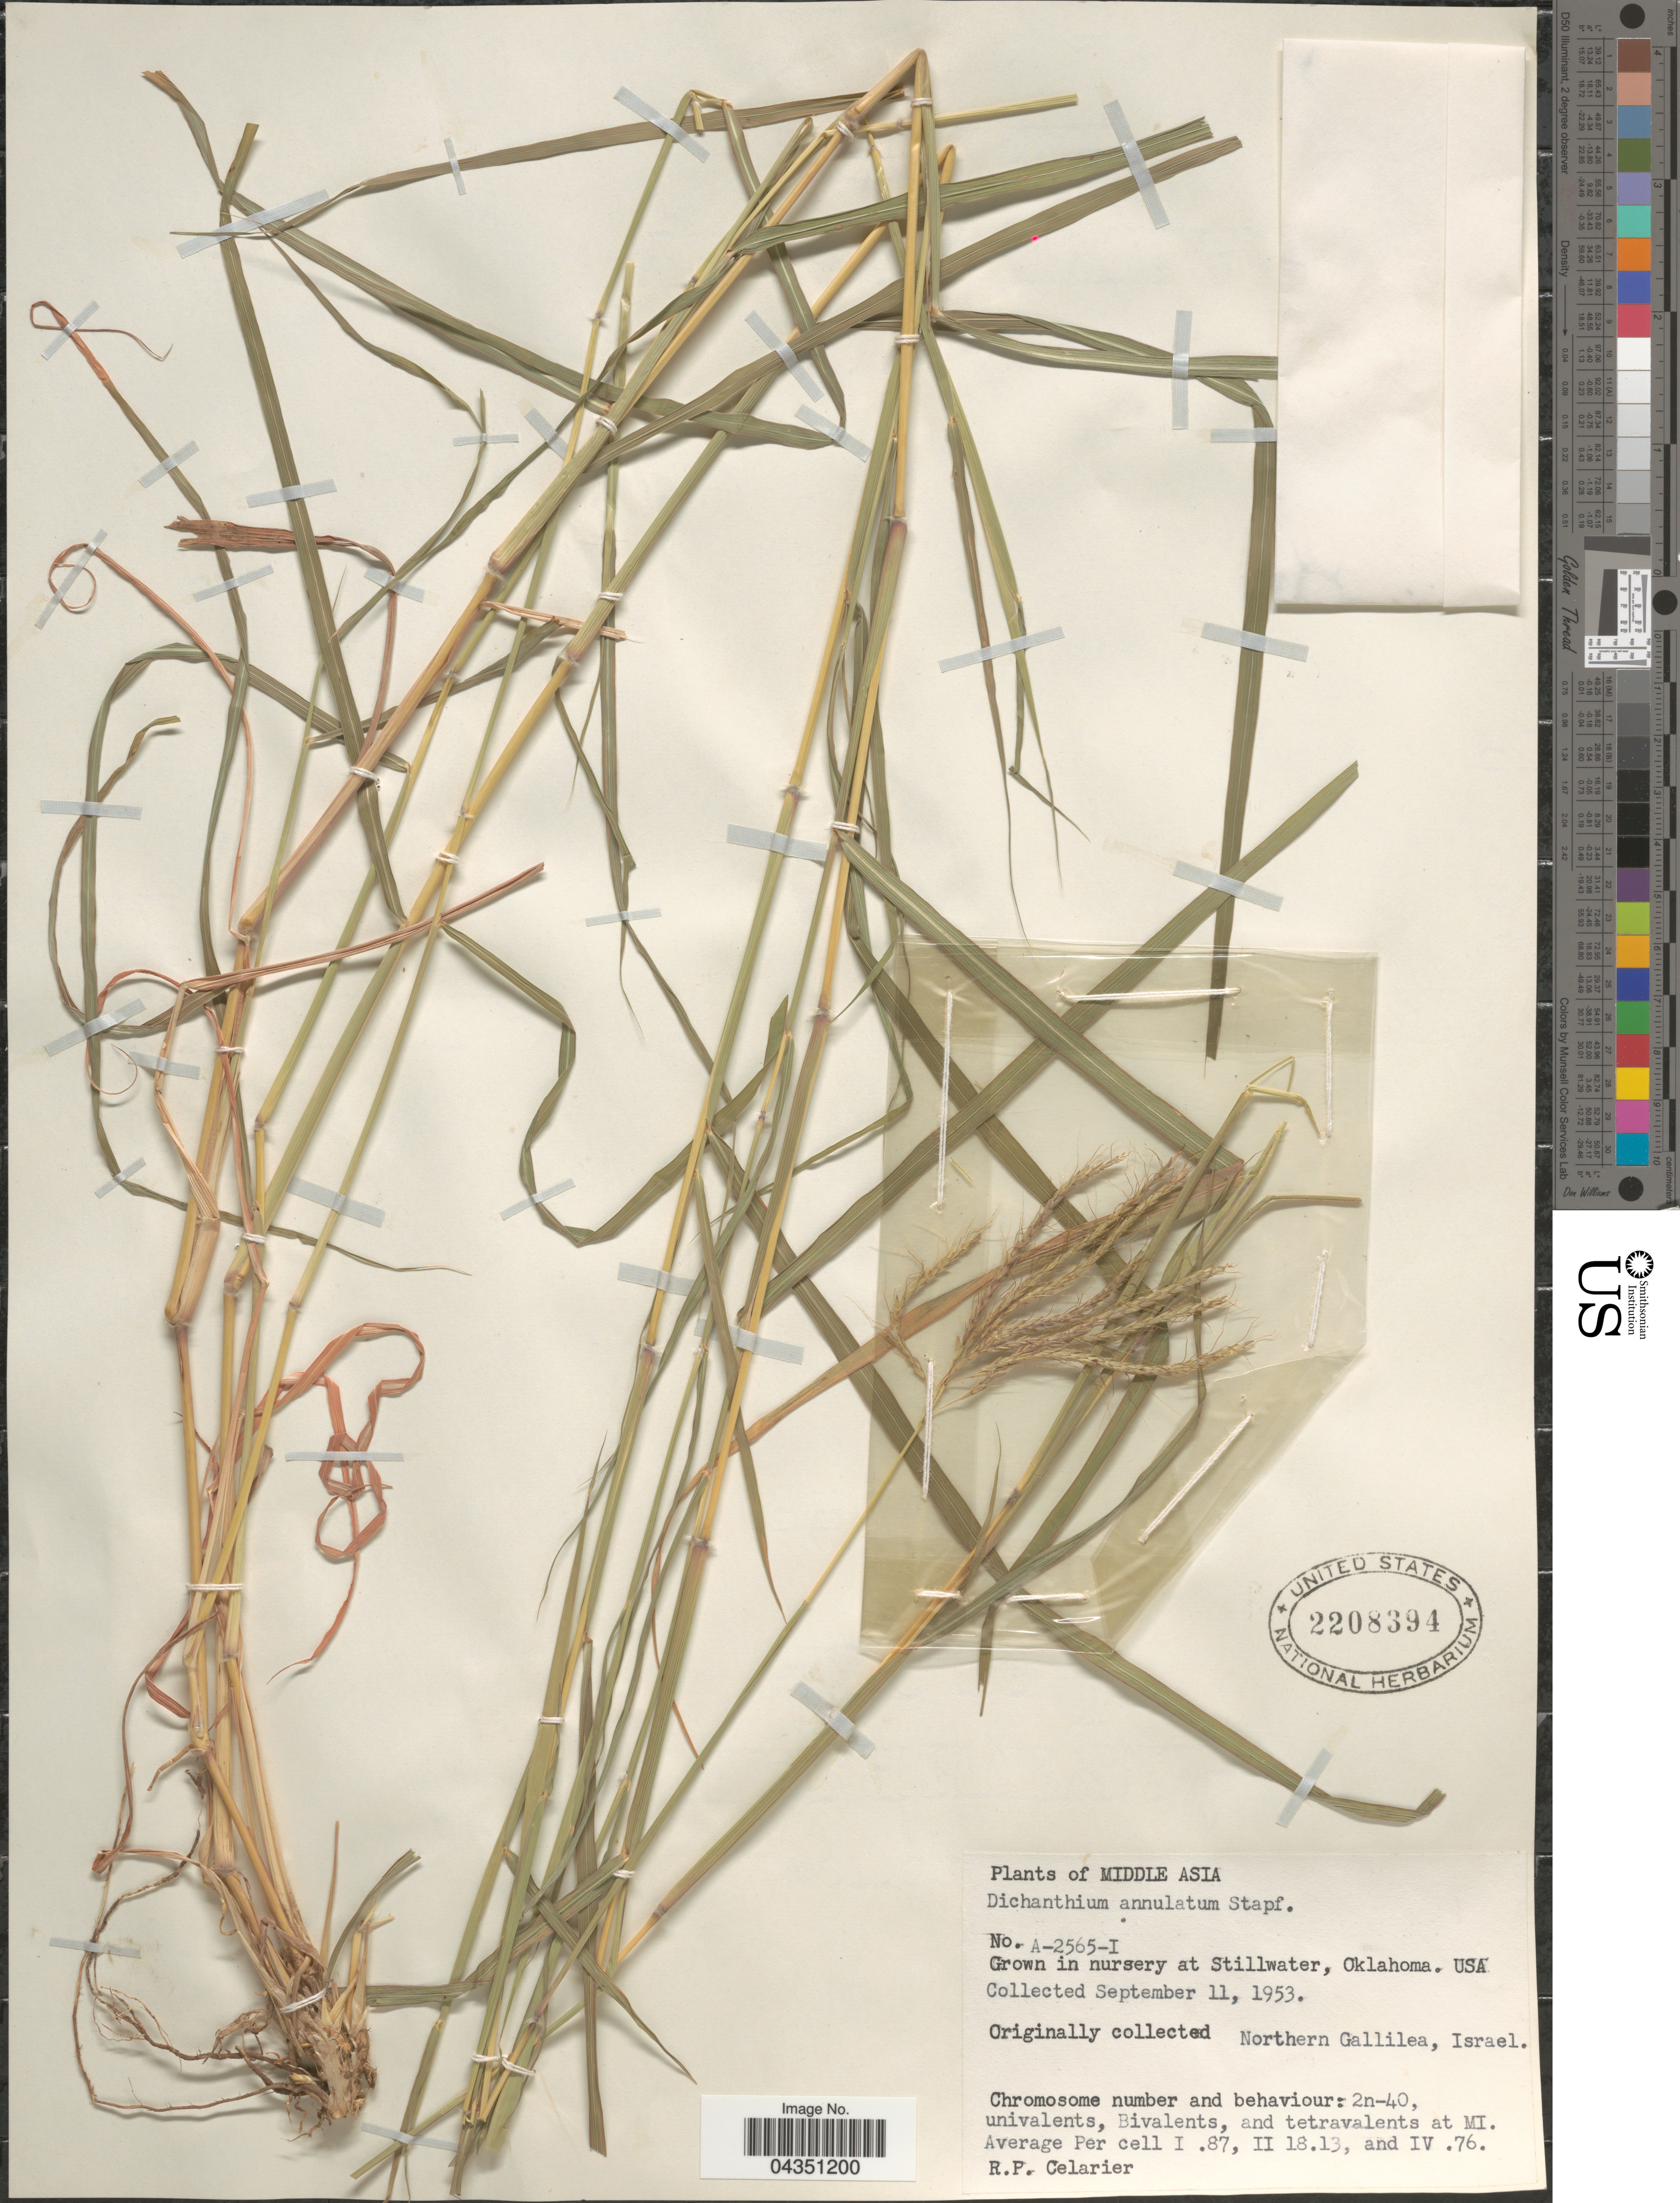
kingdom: Plantae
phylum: Tracheophyta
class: Liliopsida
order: Poales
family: Poaceae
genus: Dichanthium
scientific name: Dichanthium annulatum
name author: (Forssk.) Stapf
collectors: R. Celarier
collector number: A-2565-I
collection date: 1953-09-11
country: United States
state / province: Oklahoma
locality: In nursery at Stillwater.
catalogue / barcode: US 2208394